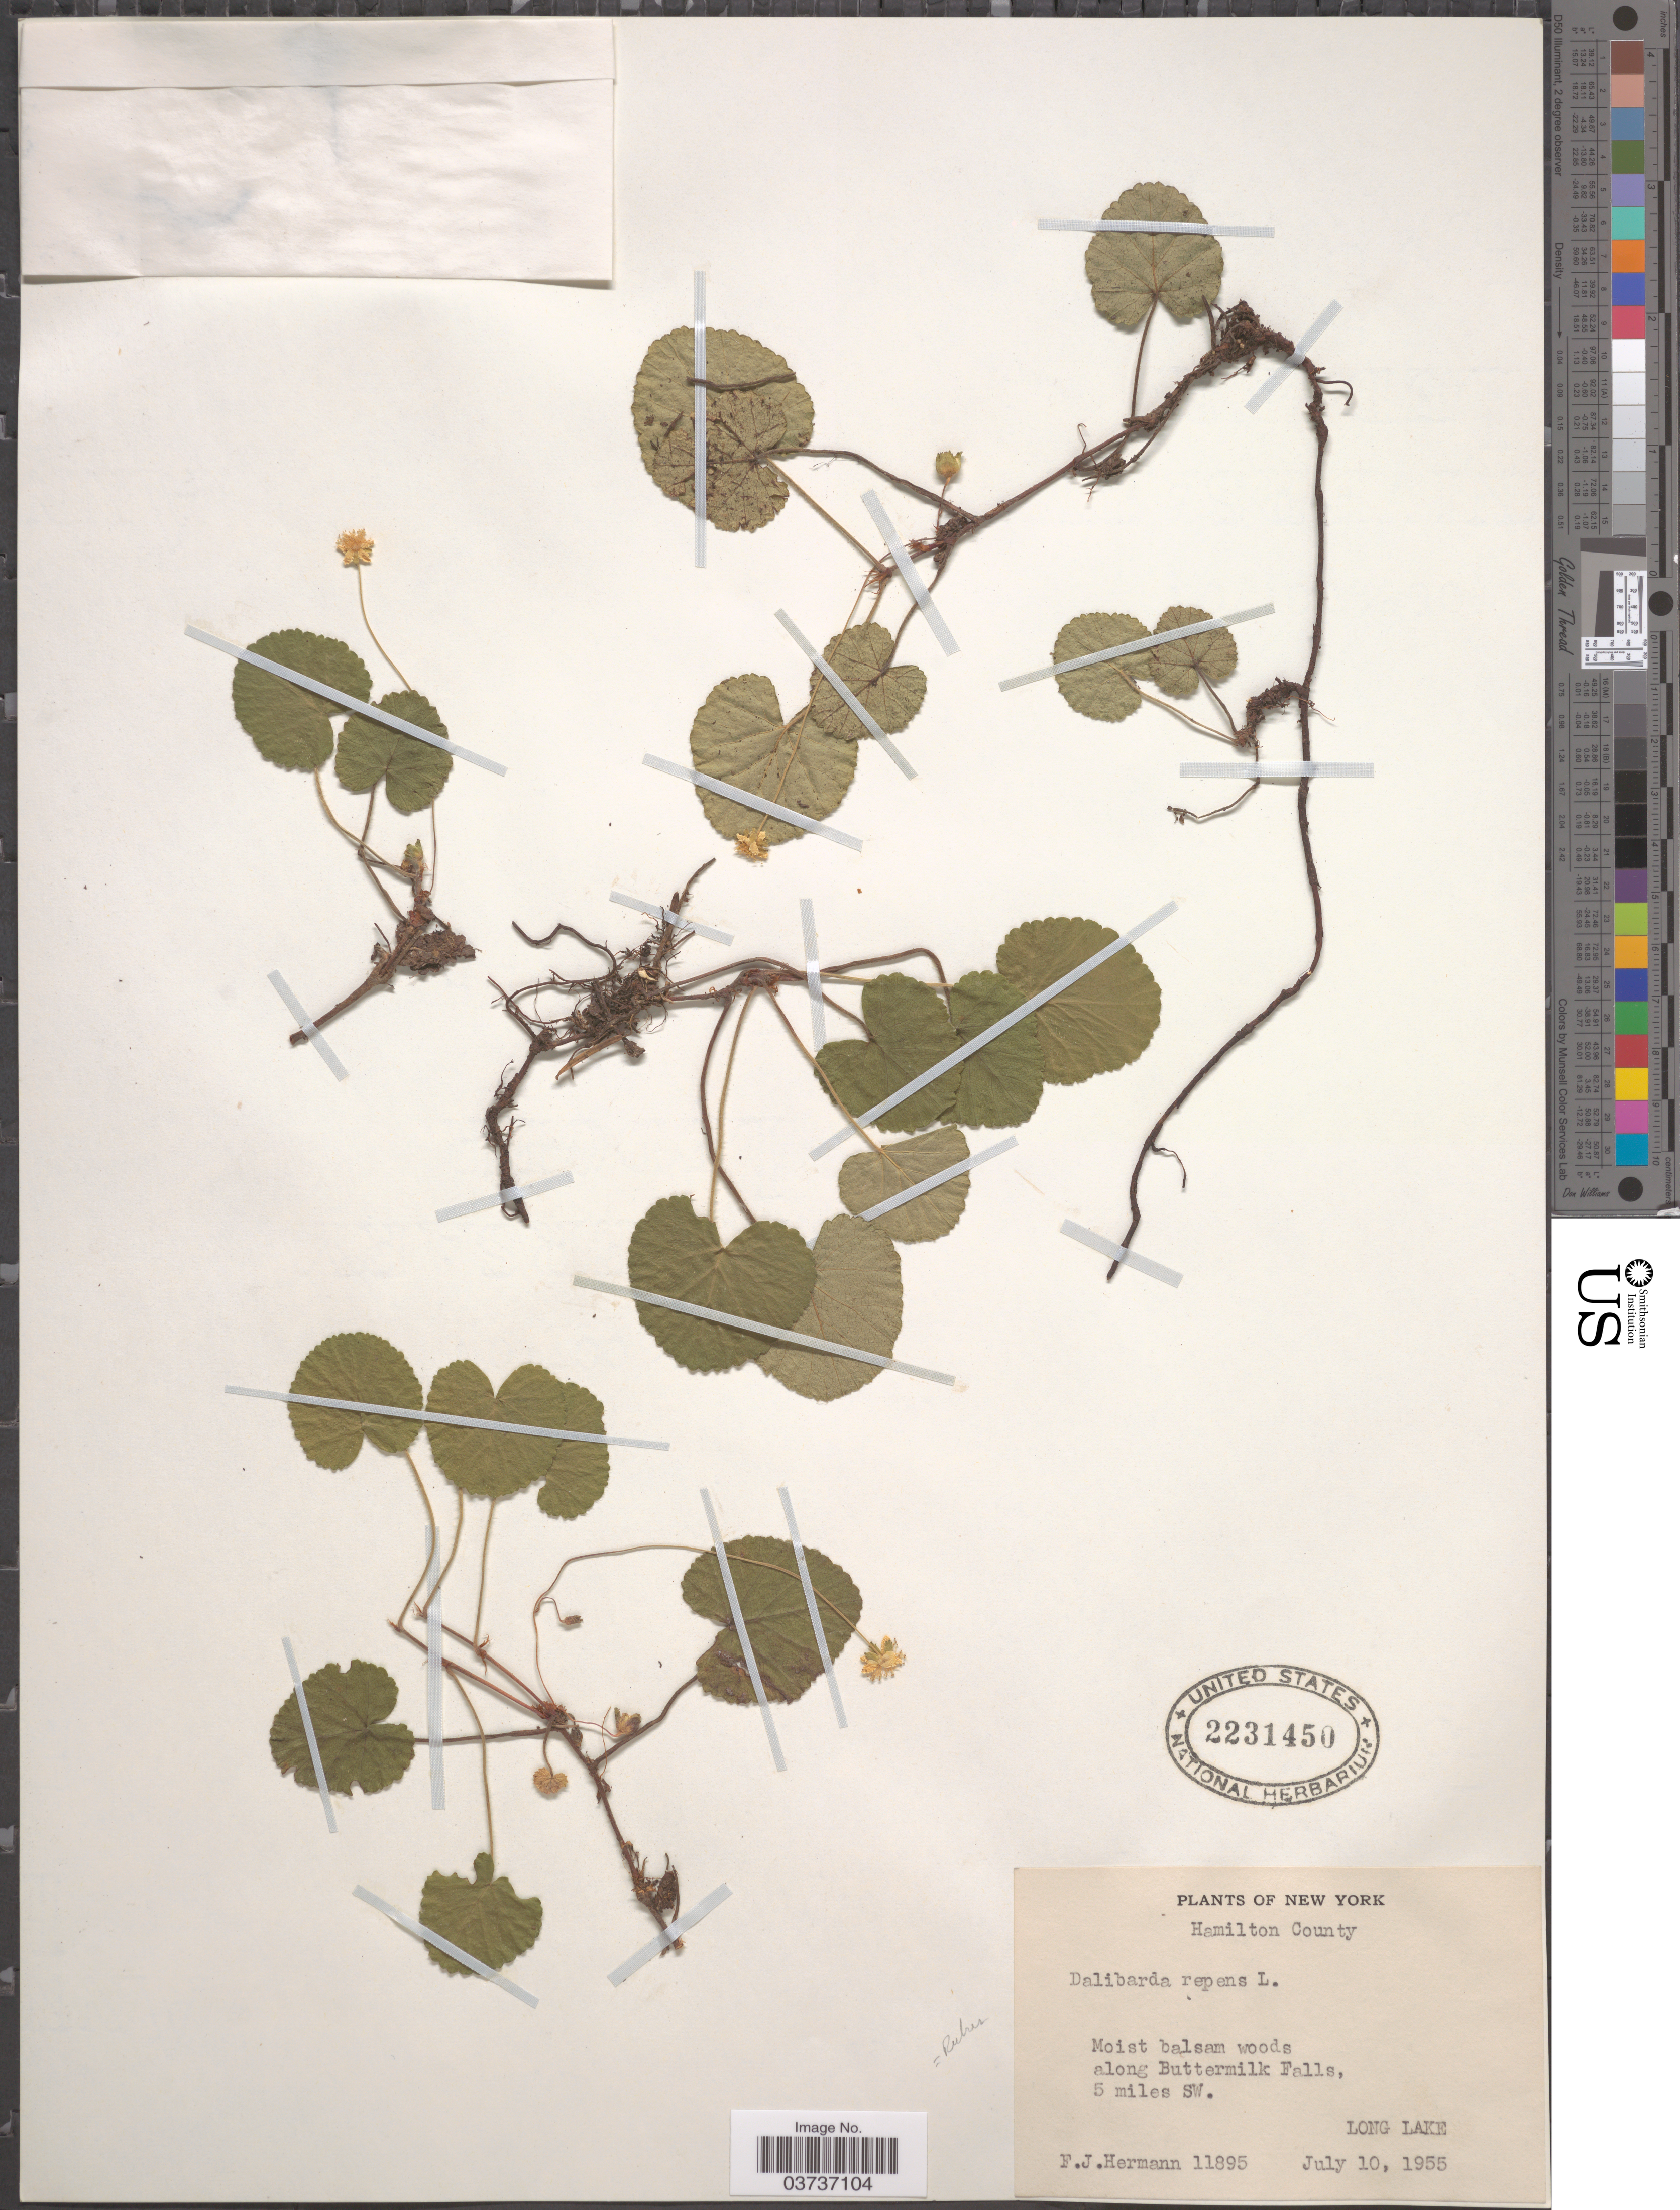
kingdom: Plantae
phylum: Tracheophyta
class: Magnoliopsida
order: Rosales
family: Rosaceae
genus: Dalibarda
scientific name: Dalibarda repens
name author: L.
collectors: F. J. Hermann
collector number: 11895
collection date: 1955-07-10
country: United States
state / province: New York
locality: Hamilton County. Along Buttermilk Falls, 5 miles SW. Long Lake.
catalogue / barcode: US 2231450